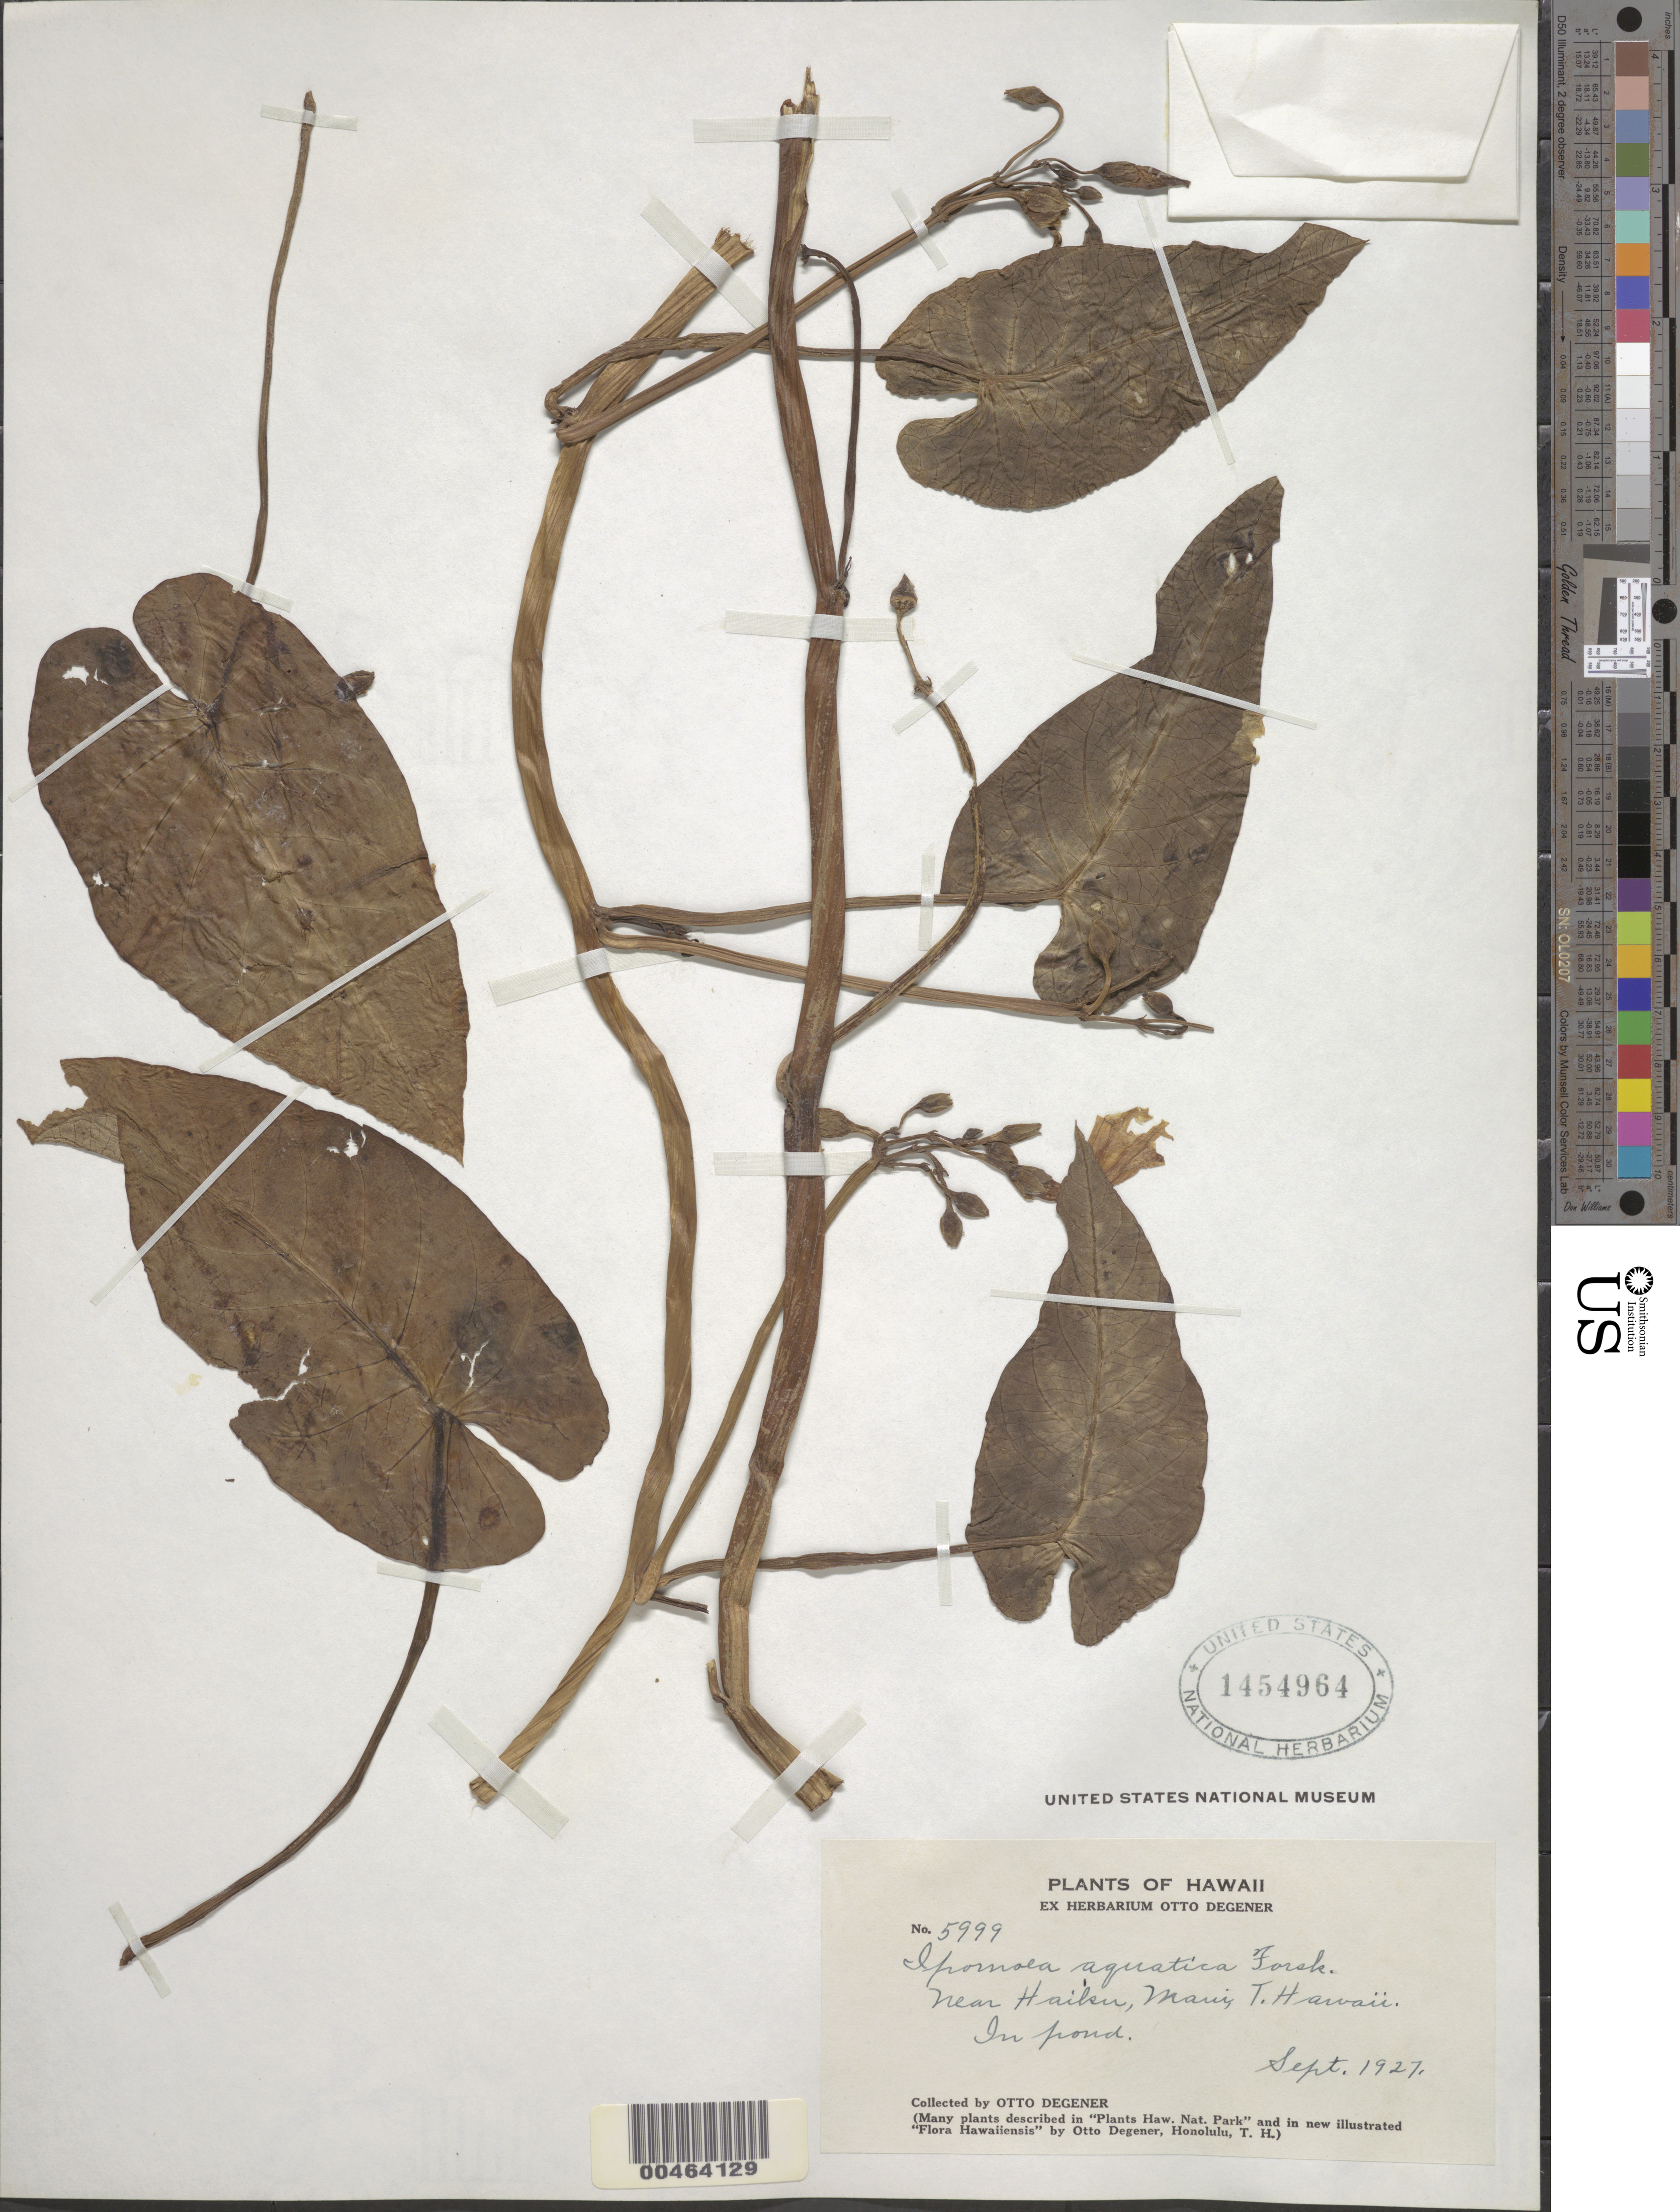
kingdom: Plantae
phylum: Tracheophyta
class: Magnoliopsida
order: Solanales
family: Convolvulaceae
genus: Ipomoea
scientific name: Ipomoea aquatica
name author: Forssk.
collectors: O. Degener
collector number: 5999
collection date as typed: Sep 1927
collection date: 1927-09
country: United States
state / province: Hawaii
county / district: Maui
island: Maui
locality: Near Haiku, in pond.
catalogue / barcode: US 1454964